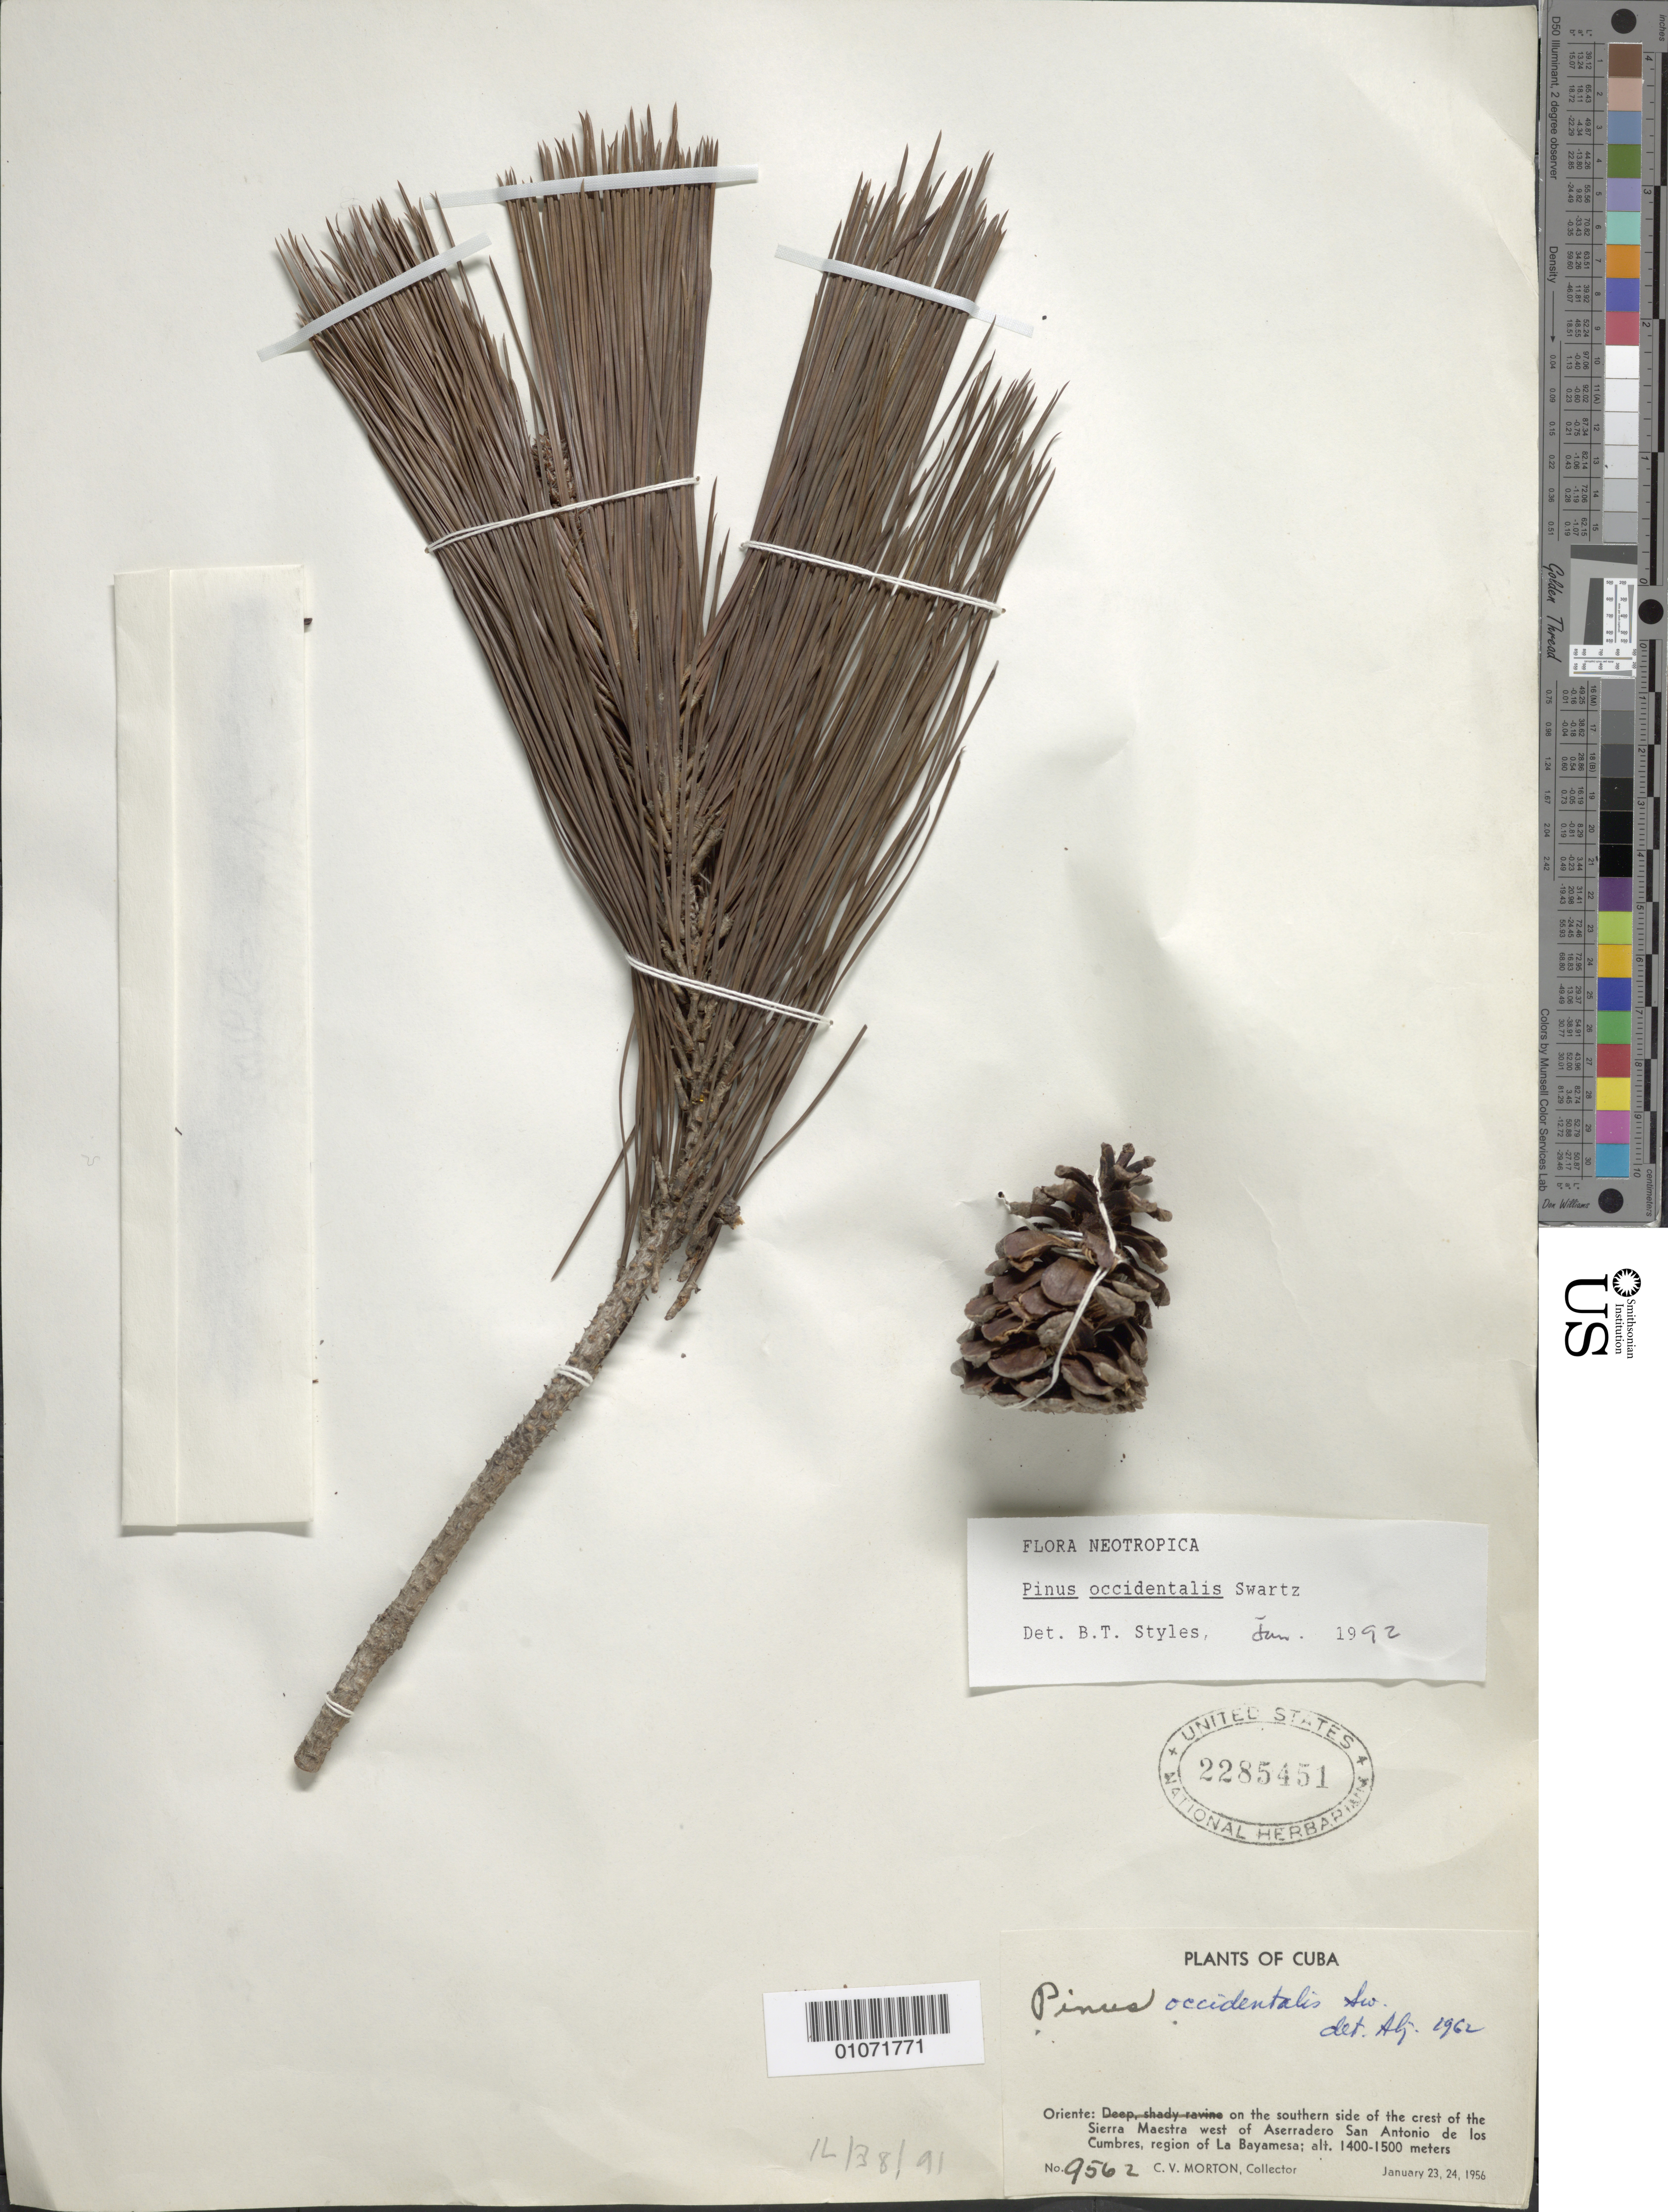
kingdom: Plantae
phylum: Tracheophyta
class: Pinopsida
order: Pinales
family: Pinaceae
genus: Pinus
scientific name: Pinus occidentalis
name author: Sw.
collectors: C. V. Morton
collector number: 9562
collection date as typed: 23 Jan 1956 to 24 Jan 1956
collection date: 1956-01-23/1956-01-24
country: Cuba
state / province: Oriente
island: Cuba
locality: on the southern side of the crest of the Sierra Maesta west of Aserradero San Antonio de los Cumbres region of La Bayamesa: alt 1400-1500 meters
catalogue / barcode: US 2285451